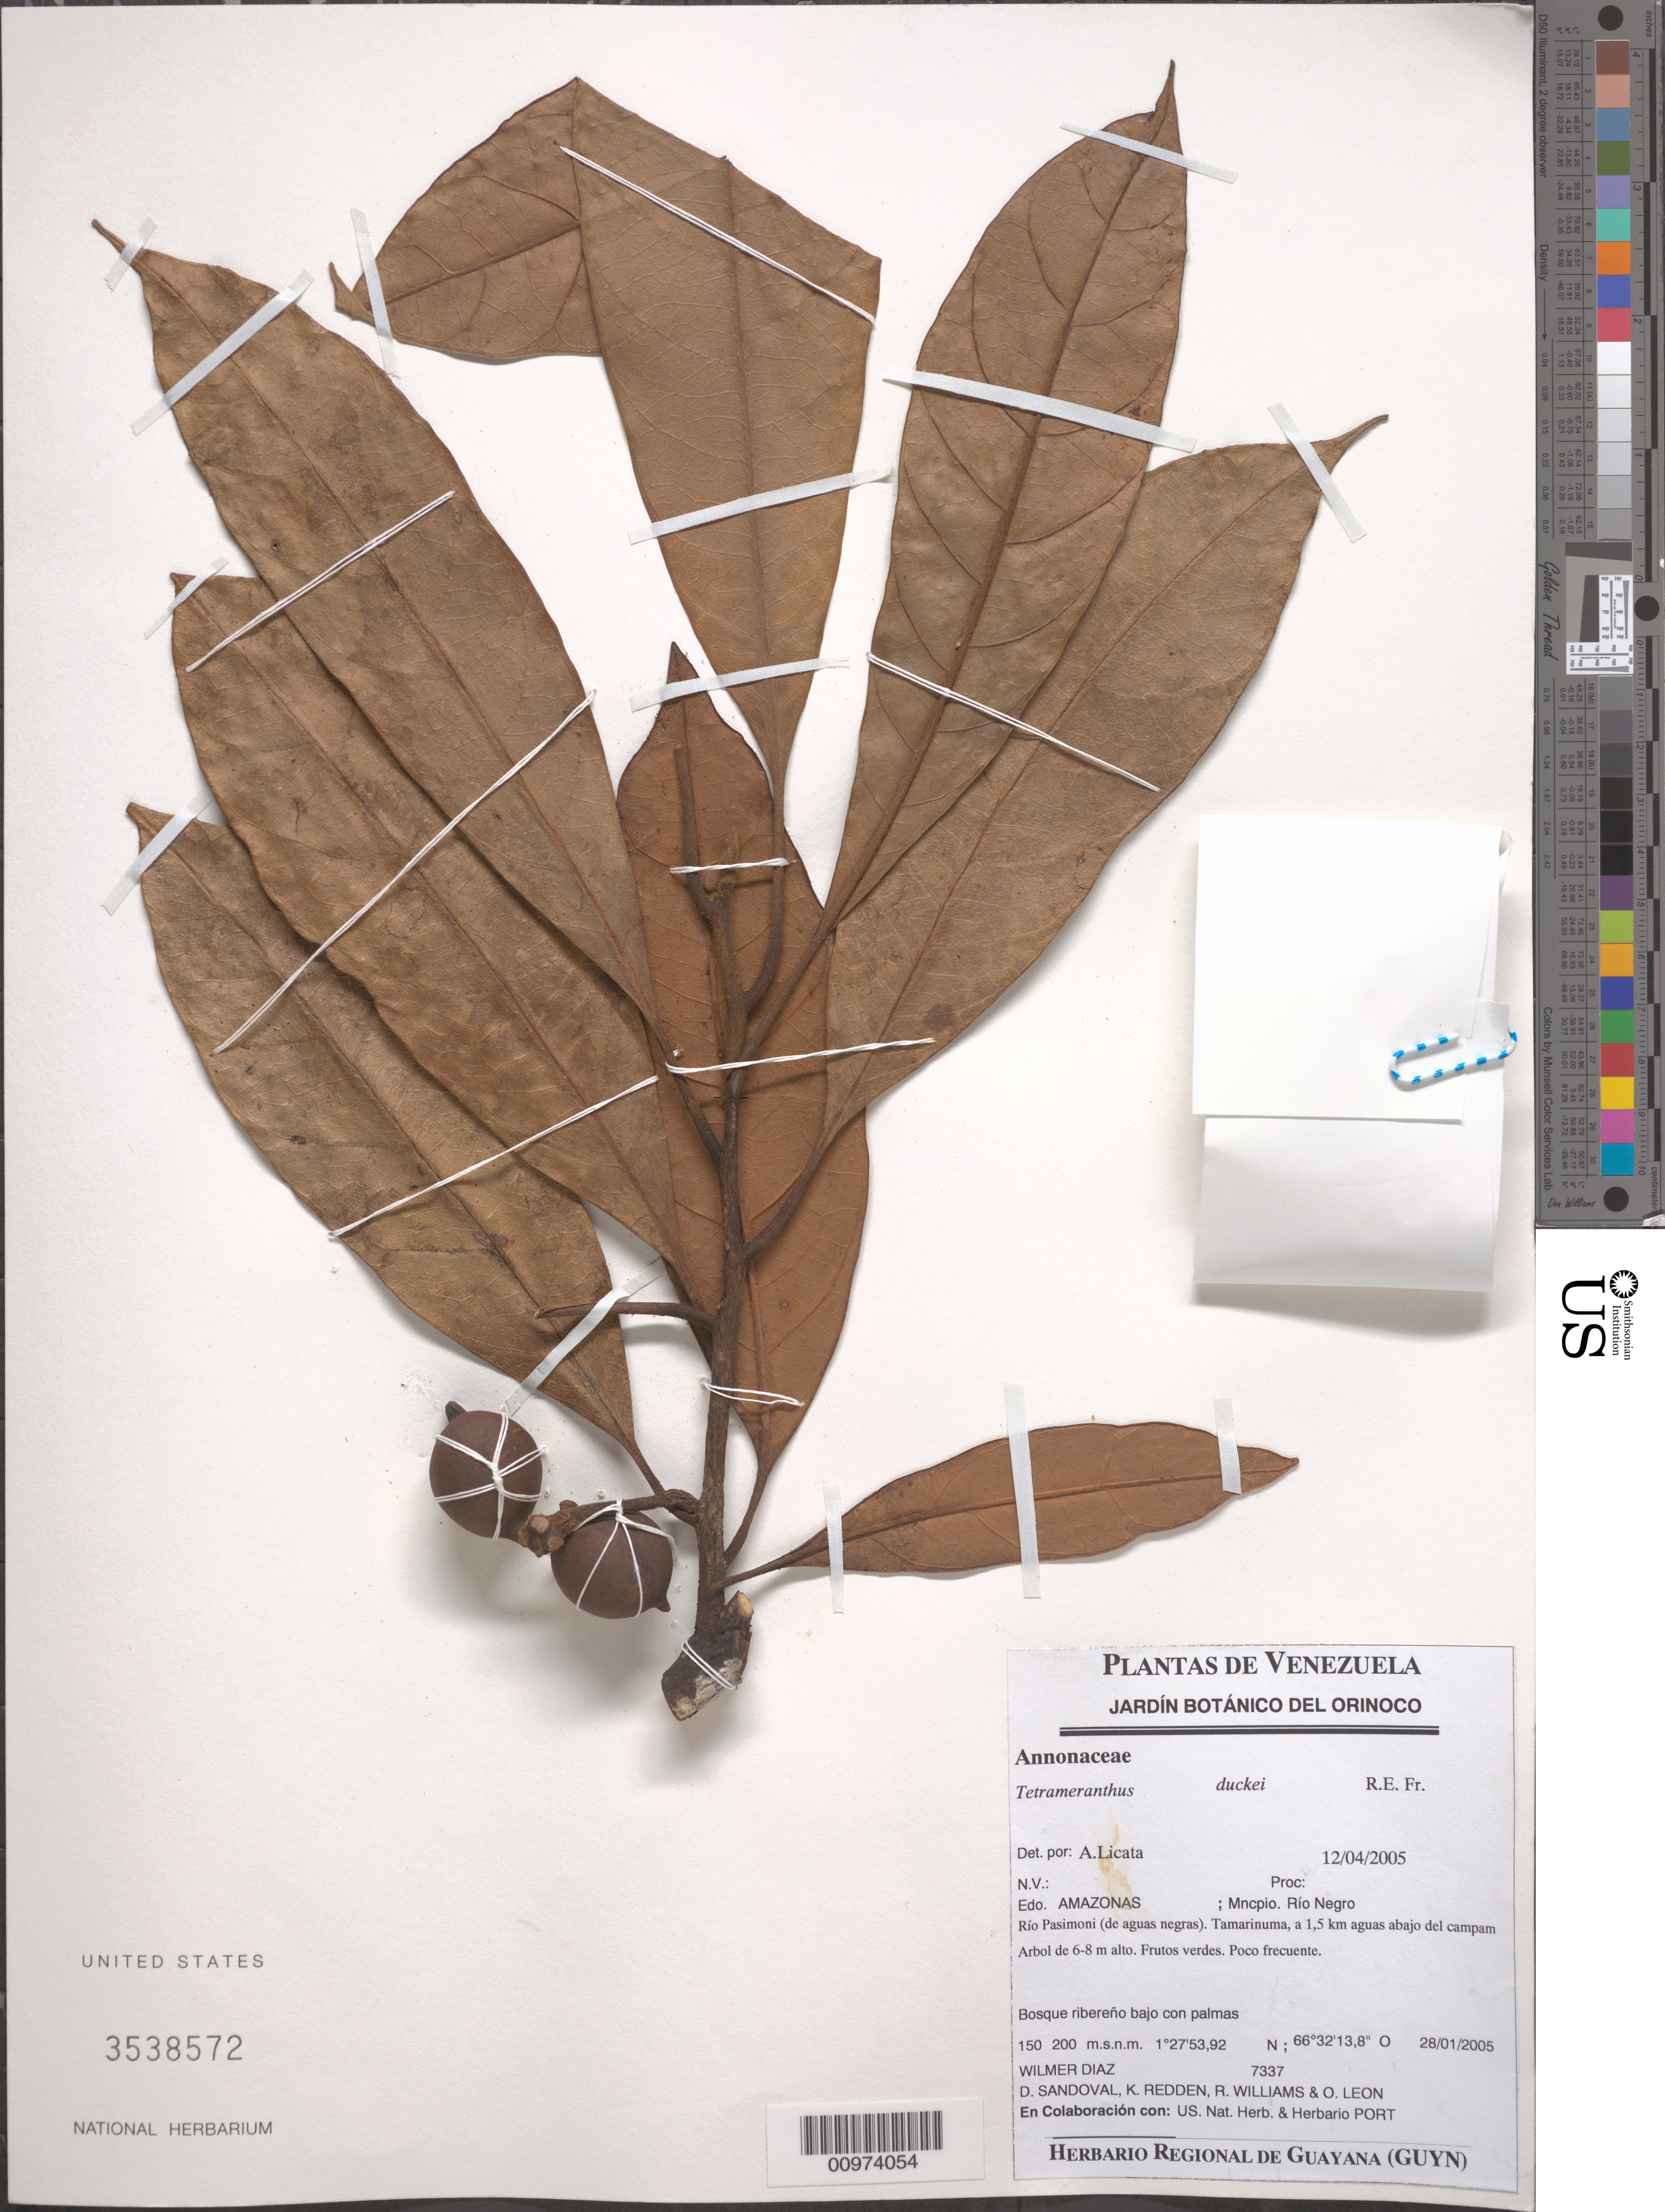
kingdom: Plantae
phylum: Tracheophyta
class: Magnoliopsida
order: Magnoliales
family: Annonaceae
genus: Tetrameranthus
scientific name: Tetrameranthus duckei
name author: R.E. Fr.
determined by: Licata, A., (PORT), Univ. Nac. Exp. de los Llanos Ezequiel Zamora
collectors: W. Díaz P., D. Sandoval, K. M. Redden, R. Williams & O. León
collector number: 7337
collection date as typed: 28-Jan-05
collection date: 2005-01-28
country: Venezuela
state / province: Amazonas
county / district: Río Negro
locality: Río Pasimoni, Tamarinuma, 1.5 km aguas abajo del campamento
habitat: Bosque ribereño bajo con palmas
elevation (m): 150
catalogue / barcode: US 3538572